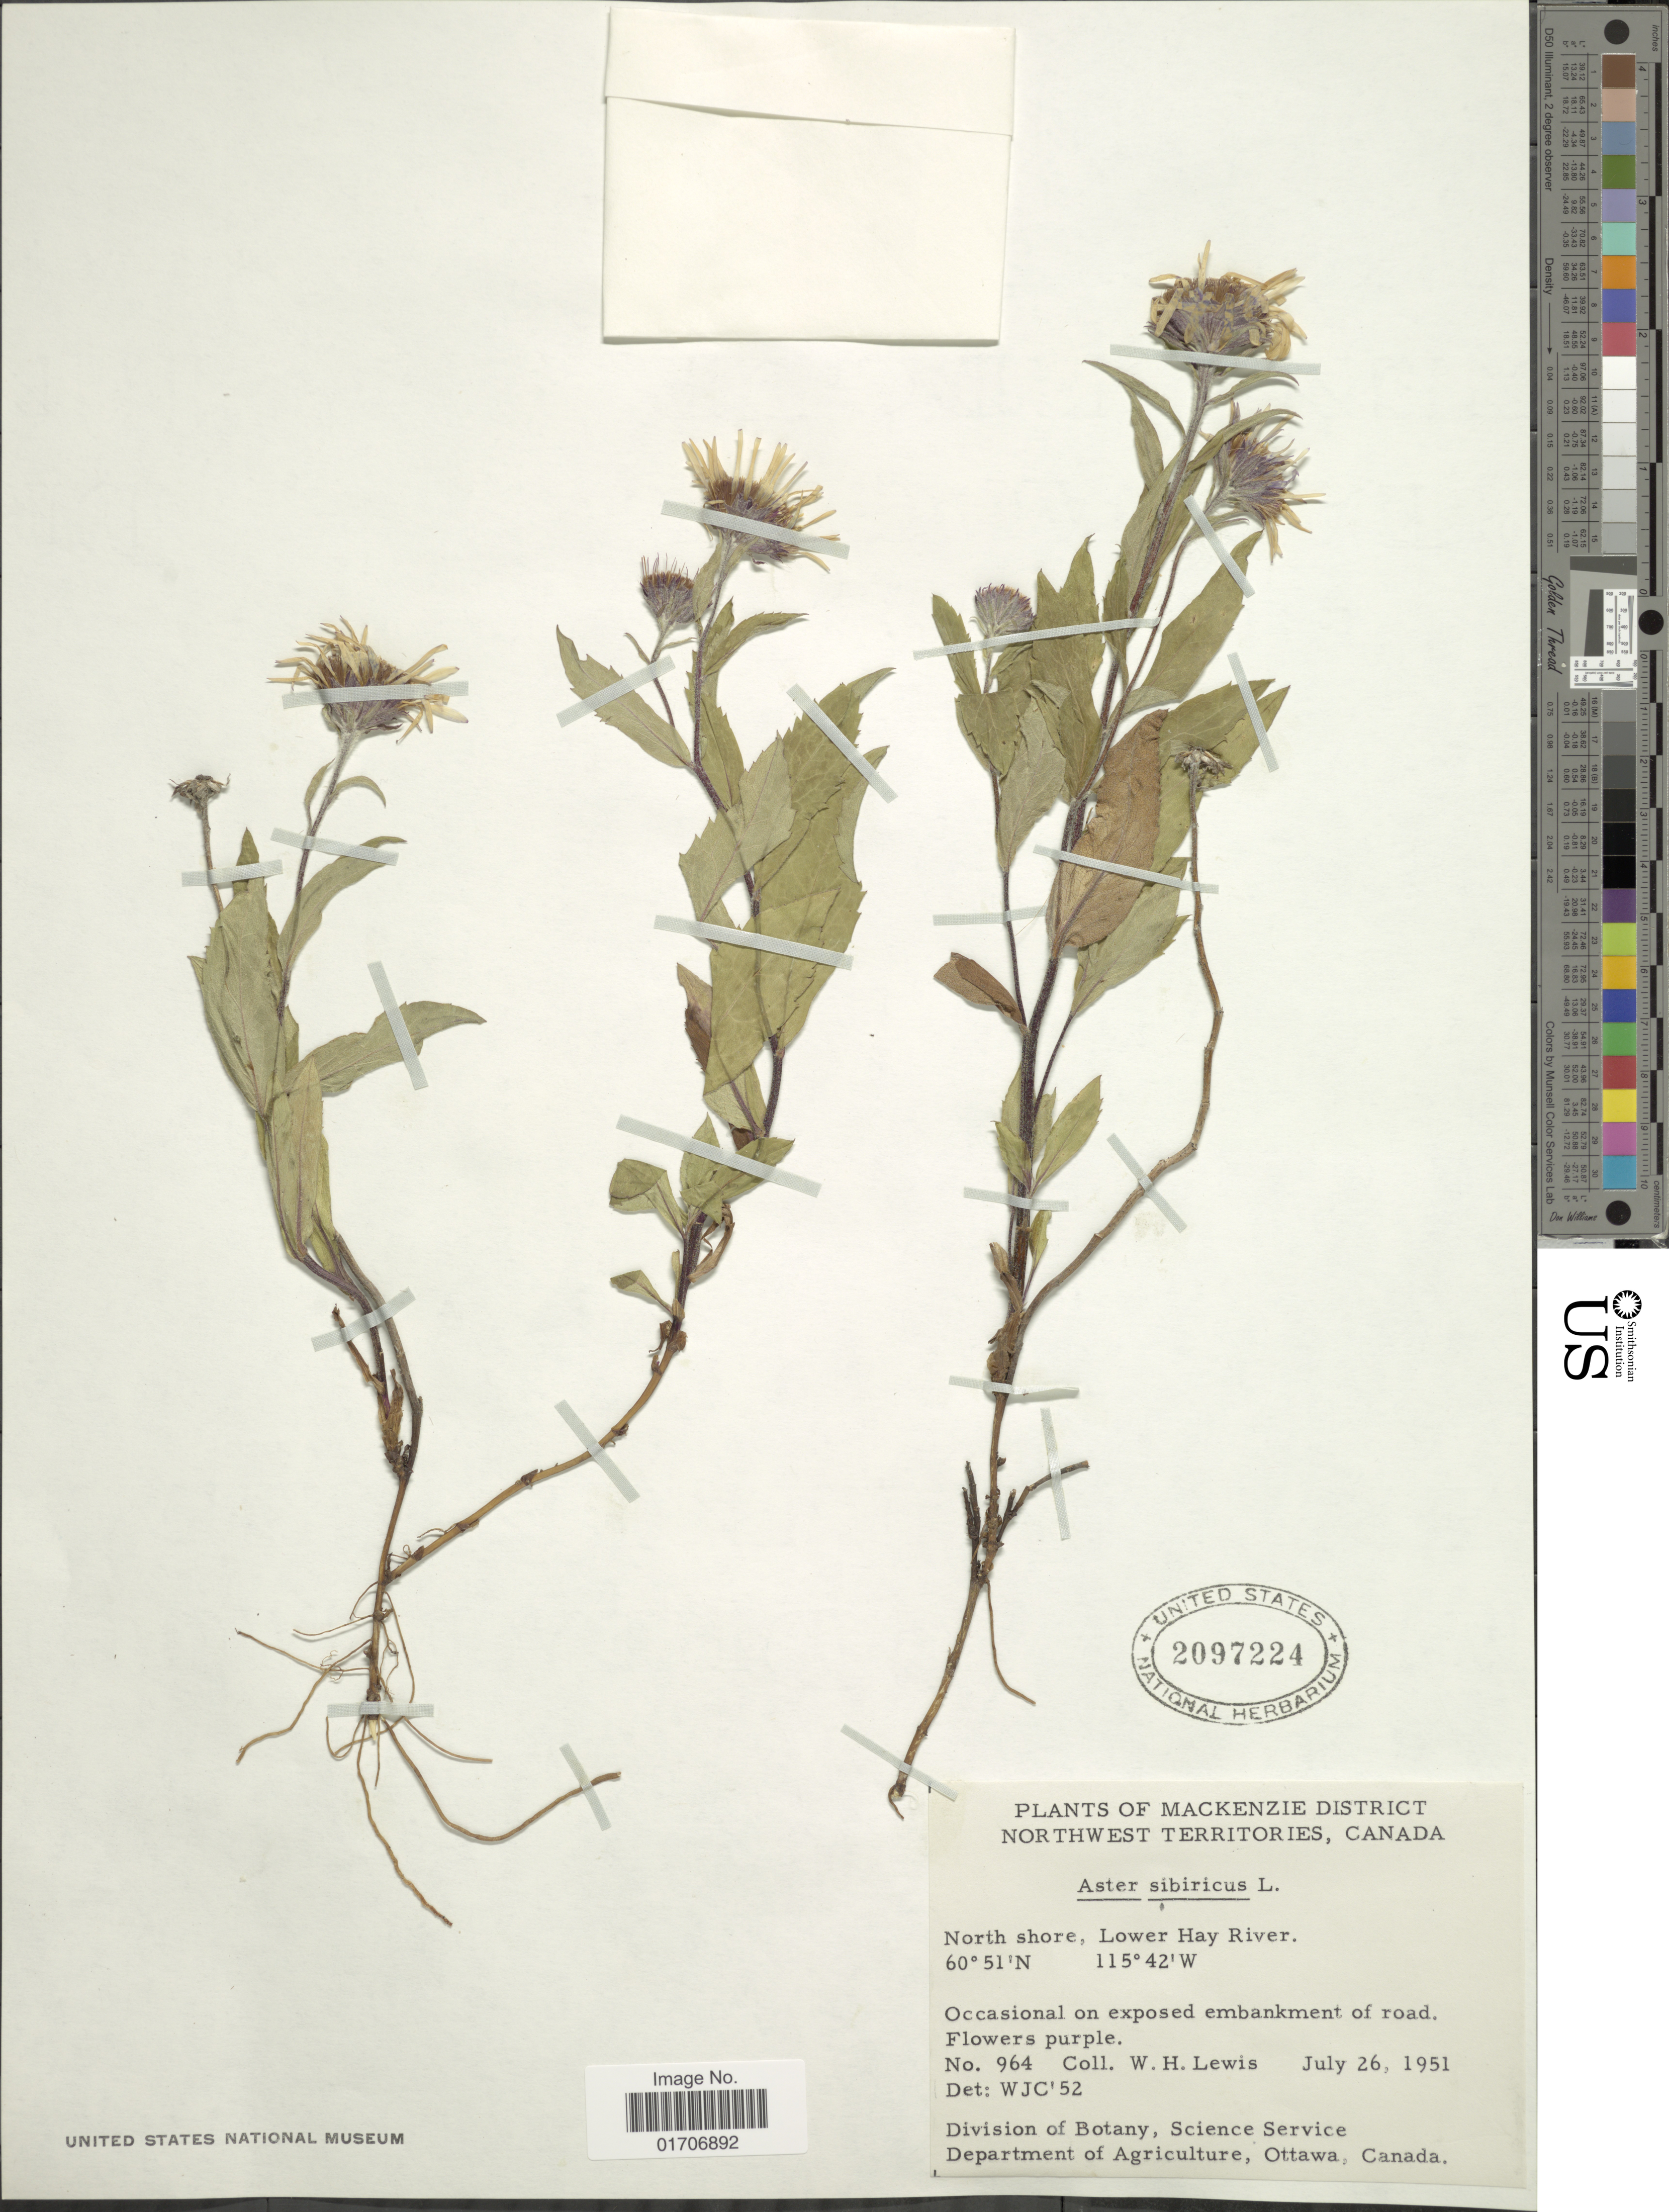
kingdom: Plantae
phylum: Tracheophyta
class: Magnoliopsida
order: Asterales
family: Asteraceae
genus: Eurybia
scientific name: Eurybia sibirica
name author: (L.) G.L. Nesom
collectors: W. H. Lewis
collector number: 964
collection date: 1951-07-26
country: Canada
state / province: Northwest Territories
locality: Mackenzie District. Northwest Territories, Canada. North shore, Lower Hay River.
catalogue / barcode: US 2097224